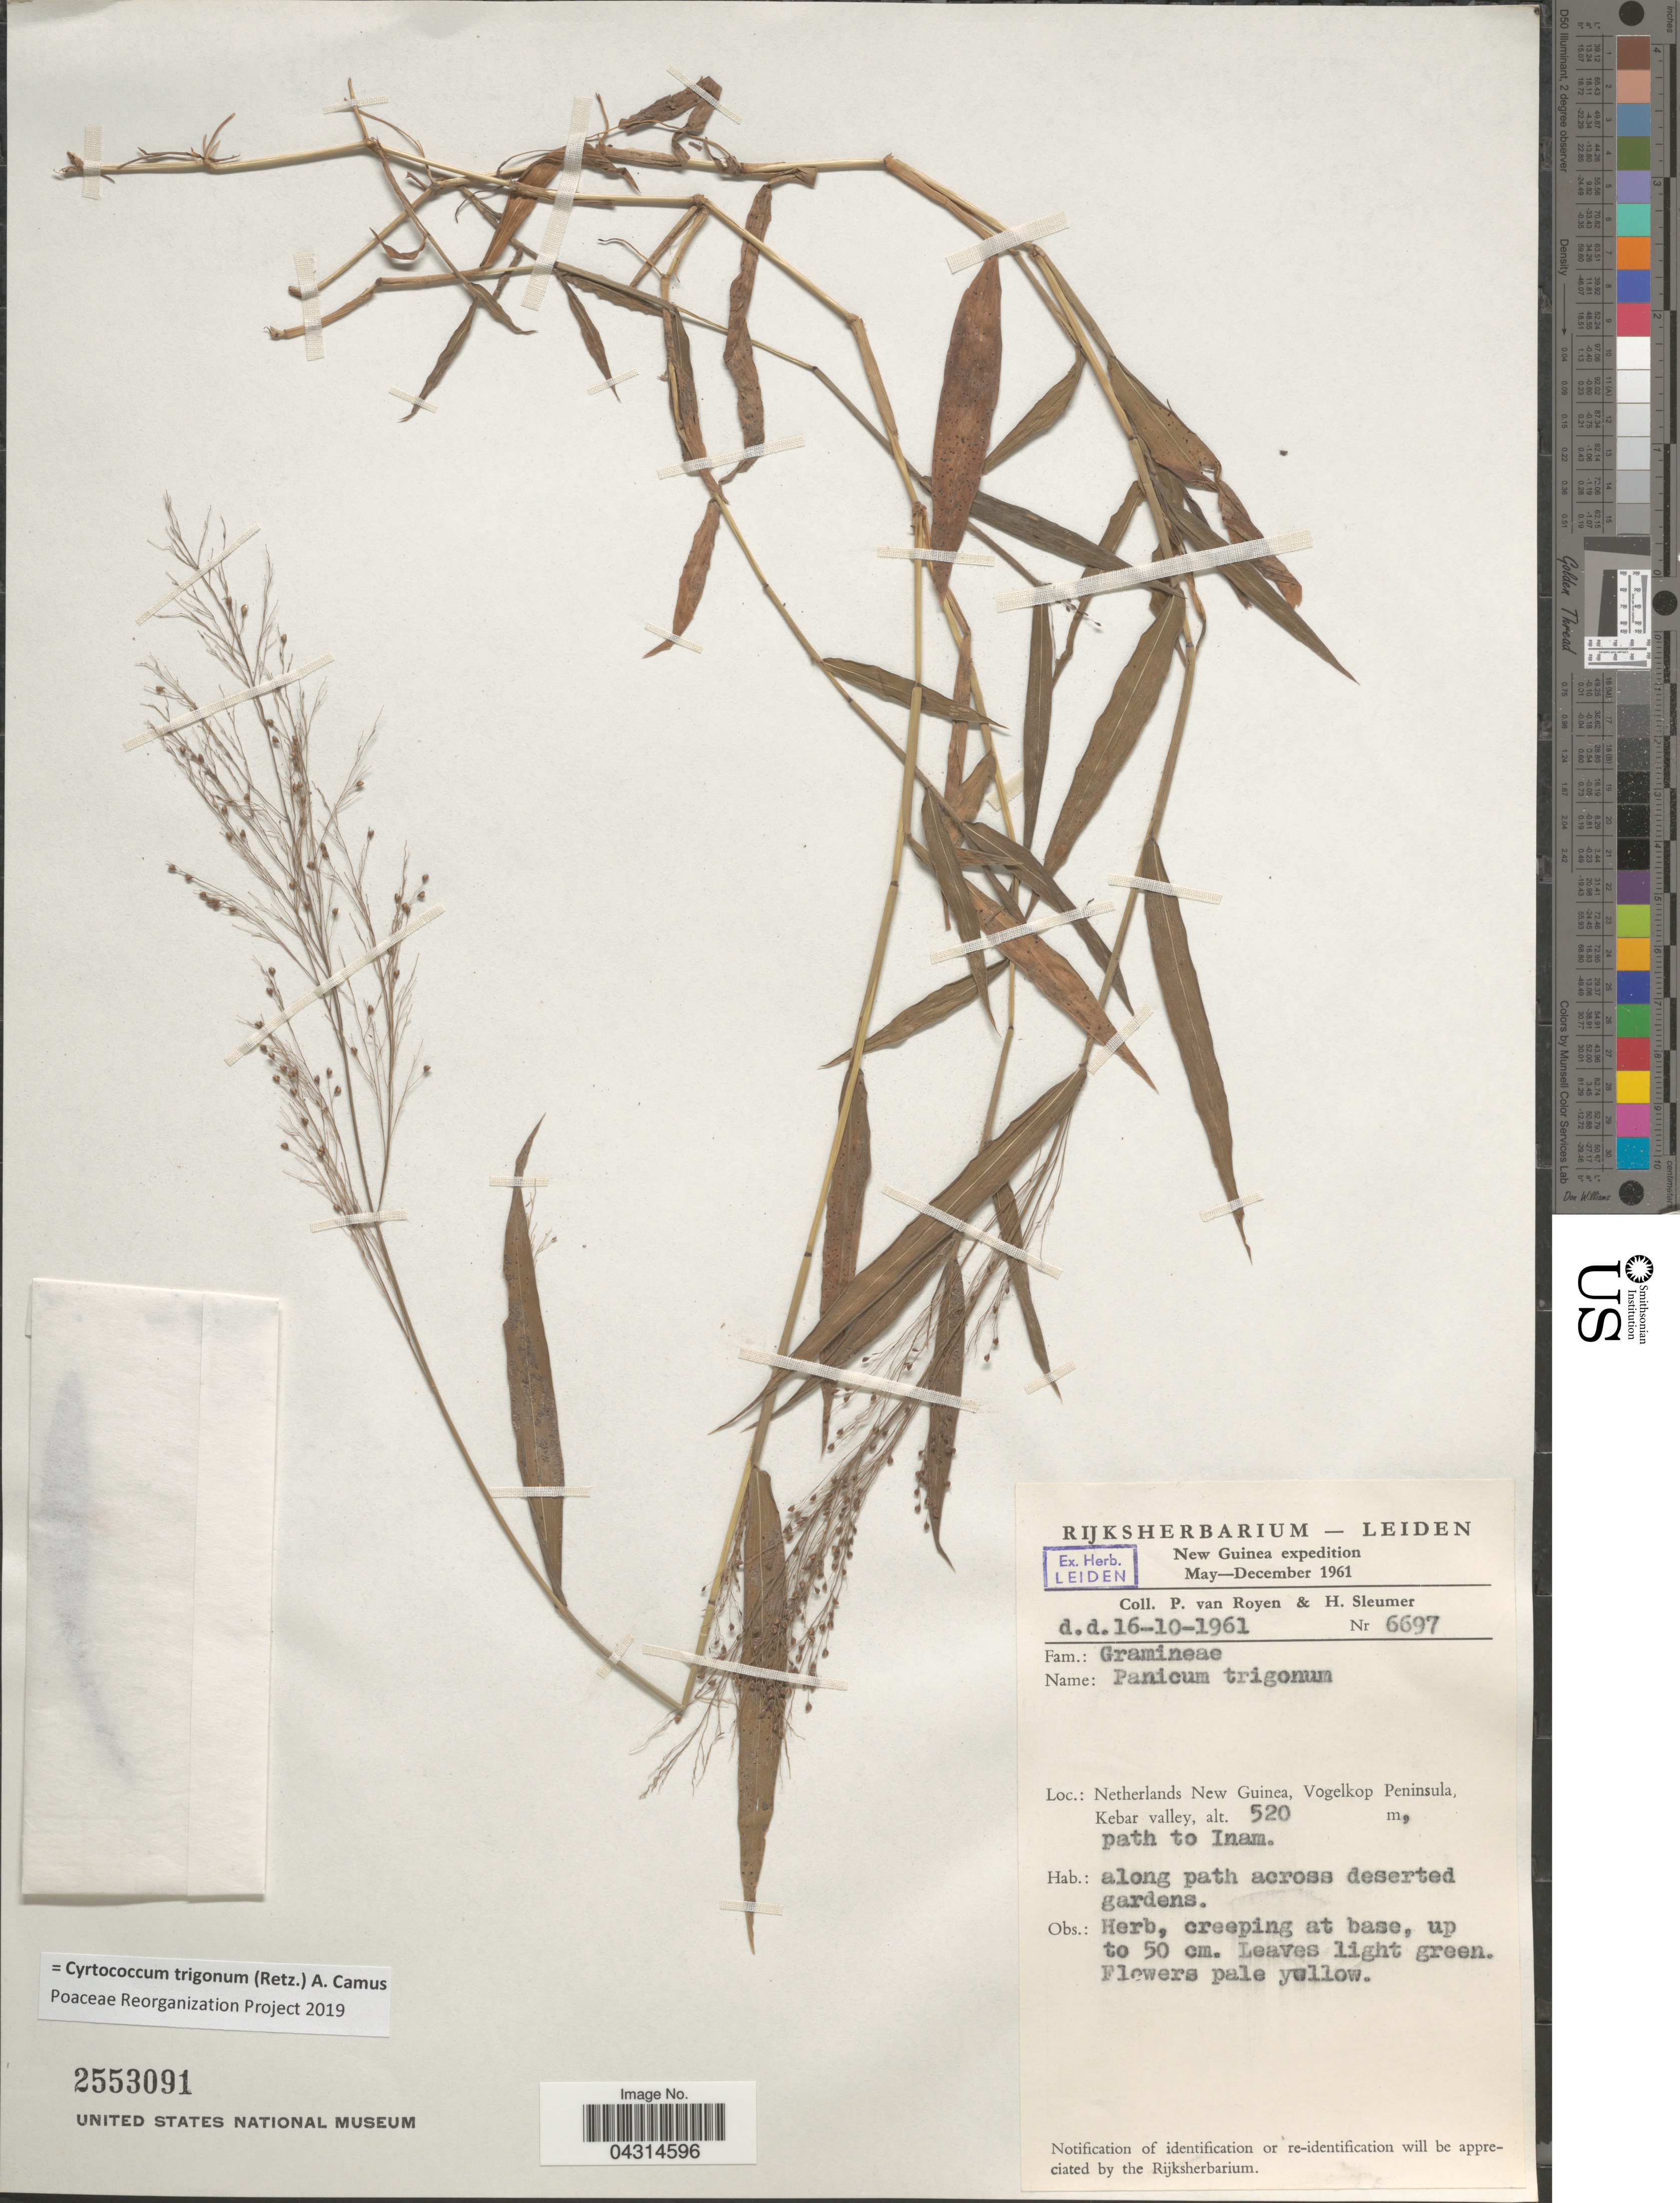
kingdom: Plantae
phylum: Tracheophyta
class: Liliopsida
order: Poales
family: Poaceae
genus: Cyrtococcum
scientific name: Cyrtococcum trigonum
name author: (Retz.) A. Camus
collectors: P. van Royen & H. O. Sleumer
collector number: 6697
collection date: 1961-10-16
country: Indonesia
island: New Guinea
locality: New Guinea expedition May-December 1961. Netherlands New Guinea, Vogelkop Peninsula, Kebar valley, path to Inam. Along path across deserted gardens.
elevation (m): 520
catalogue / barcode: US 2553091